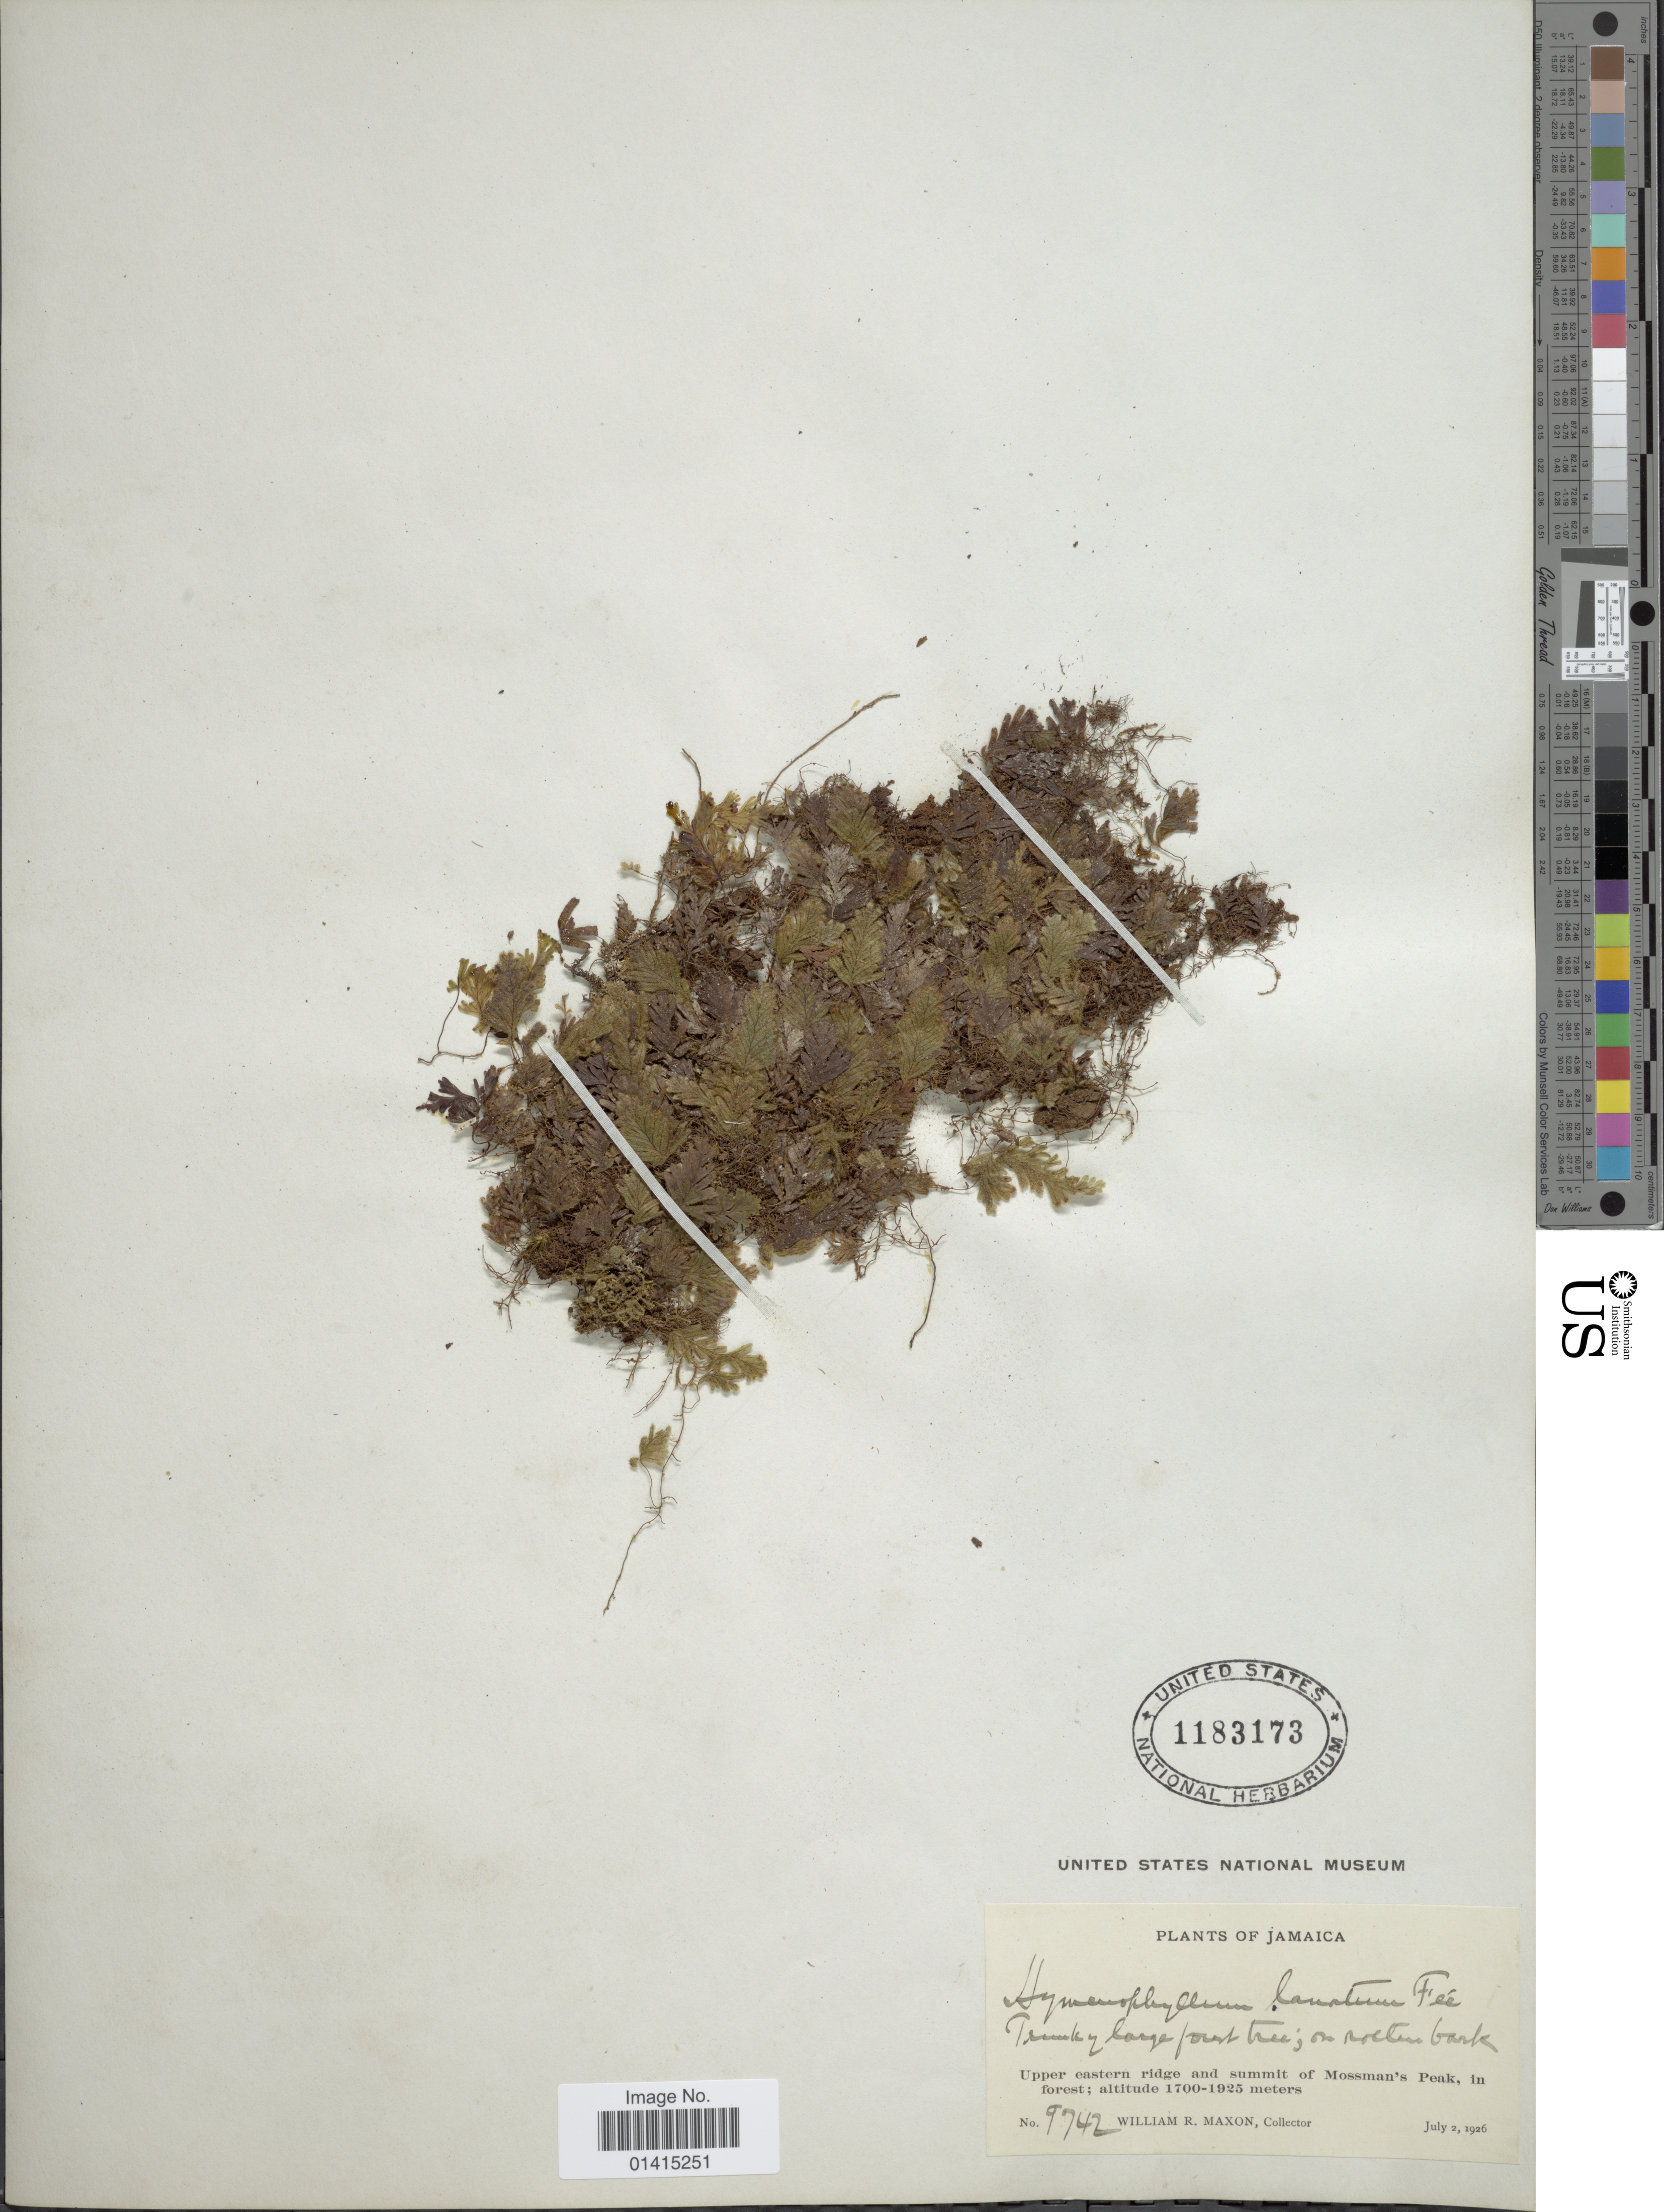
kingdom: Plantae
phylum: Tracheophyta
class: Polypodiopsida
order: Hymenophyllales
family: Hymenophyllaceae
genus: Hymenophyllum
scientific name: Hymenophyllum lanatum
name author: Fée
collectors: W. R. Maxon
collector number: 9742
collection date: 1926-07-02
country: Jamaica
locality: Upper eastern ridge and summit of Mossman's Peak, in forest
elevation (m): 1700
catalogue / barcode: US 1183173